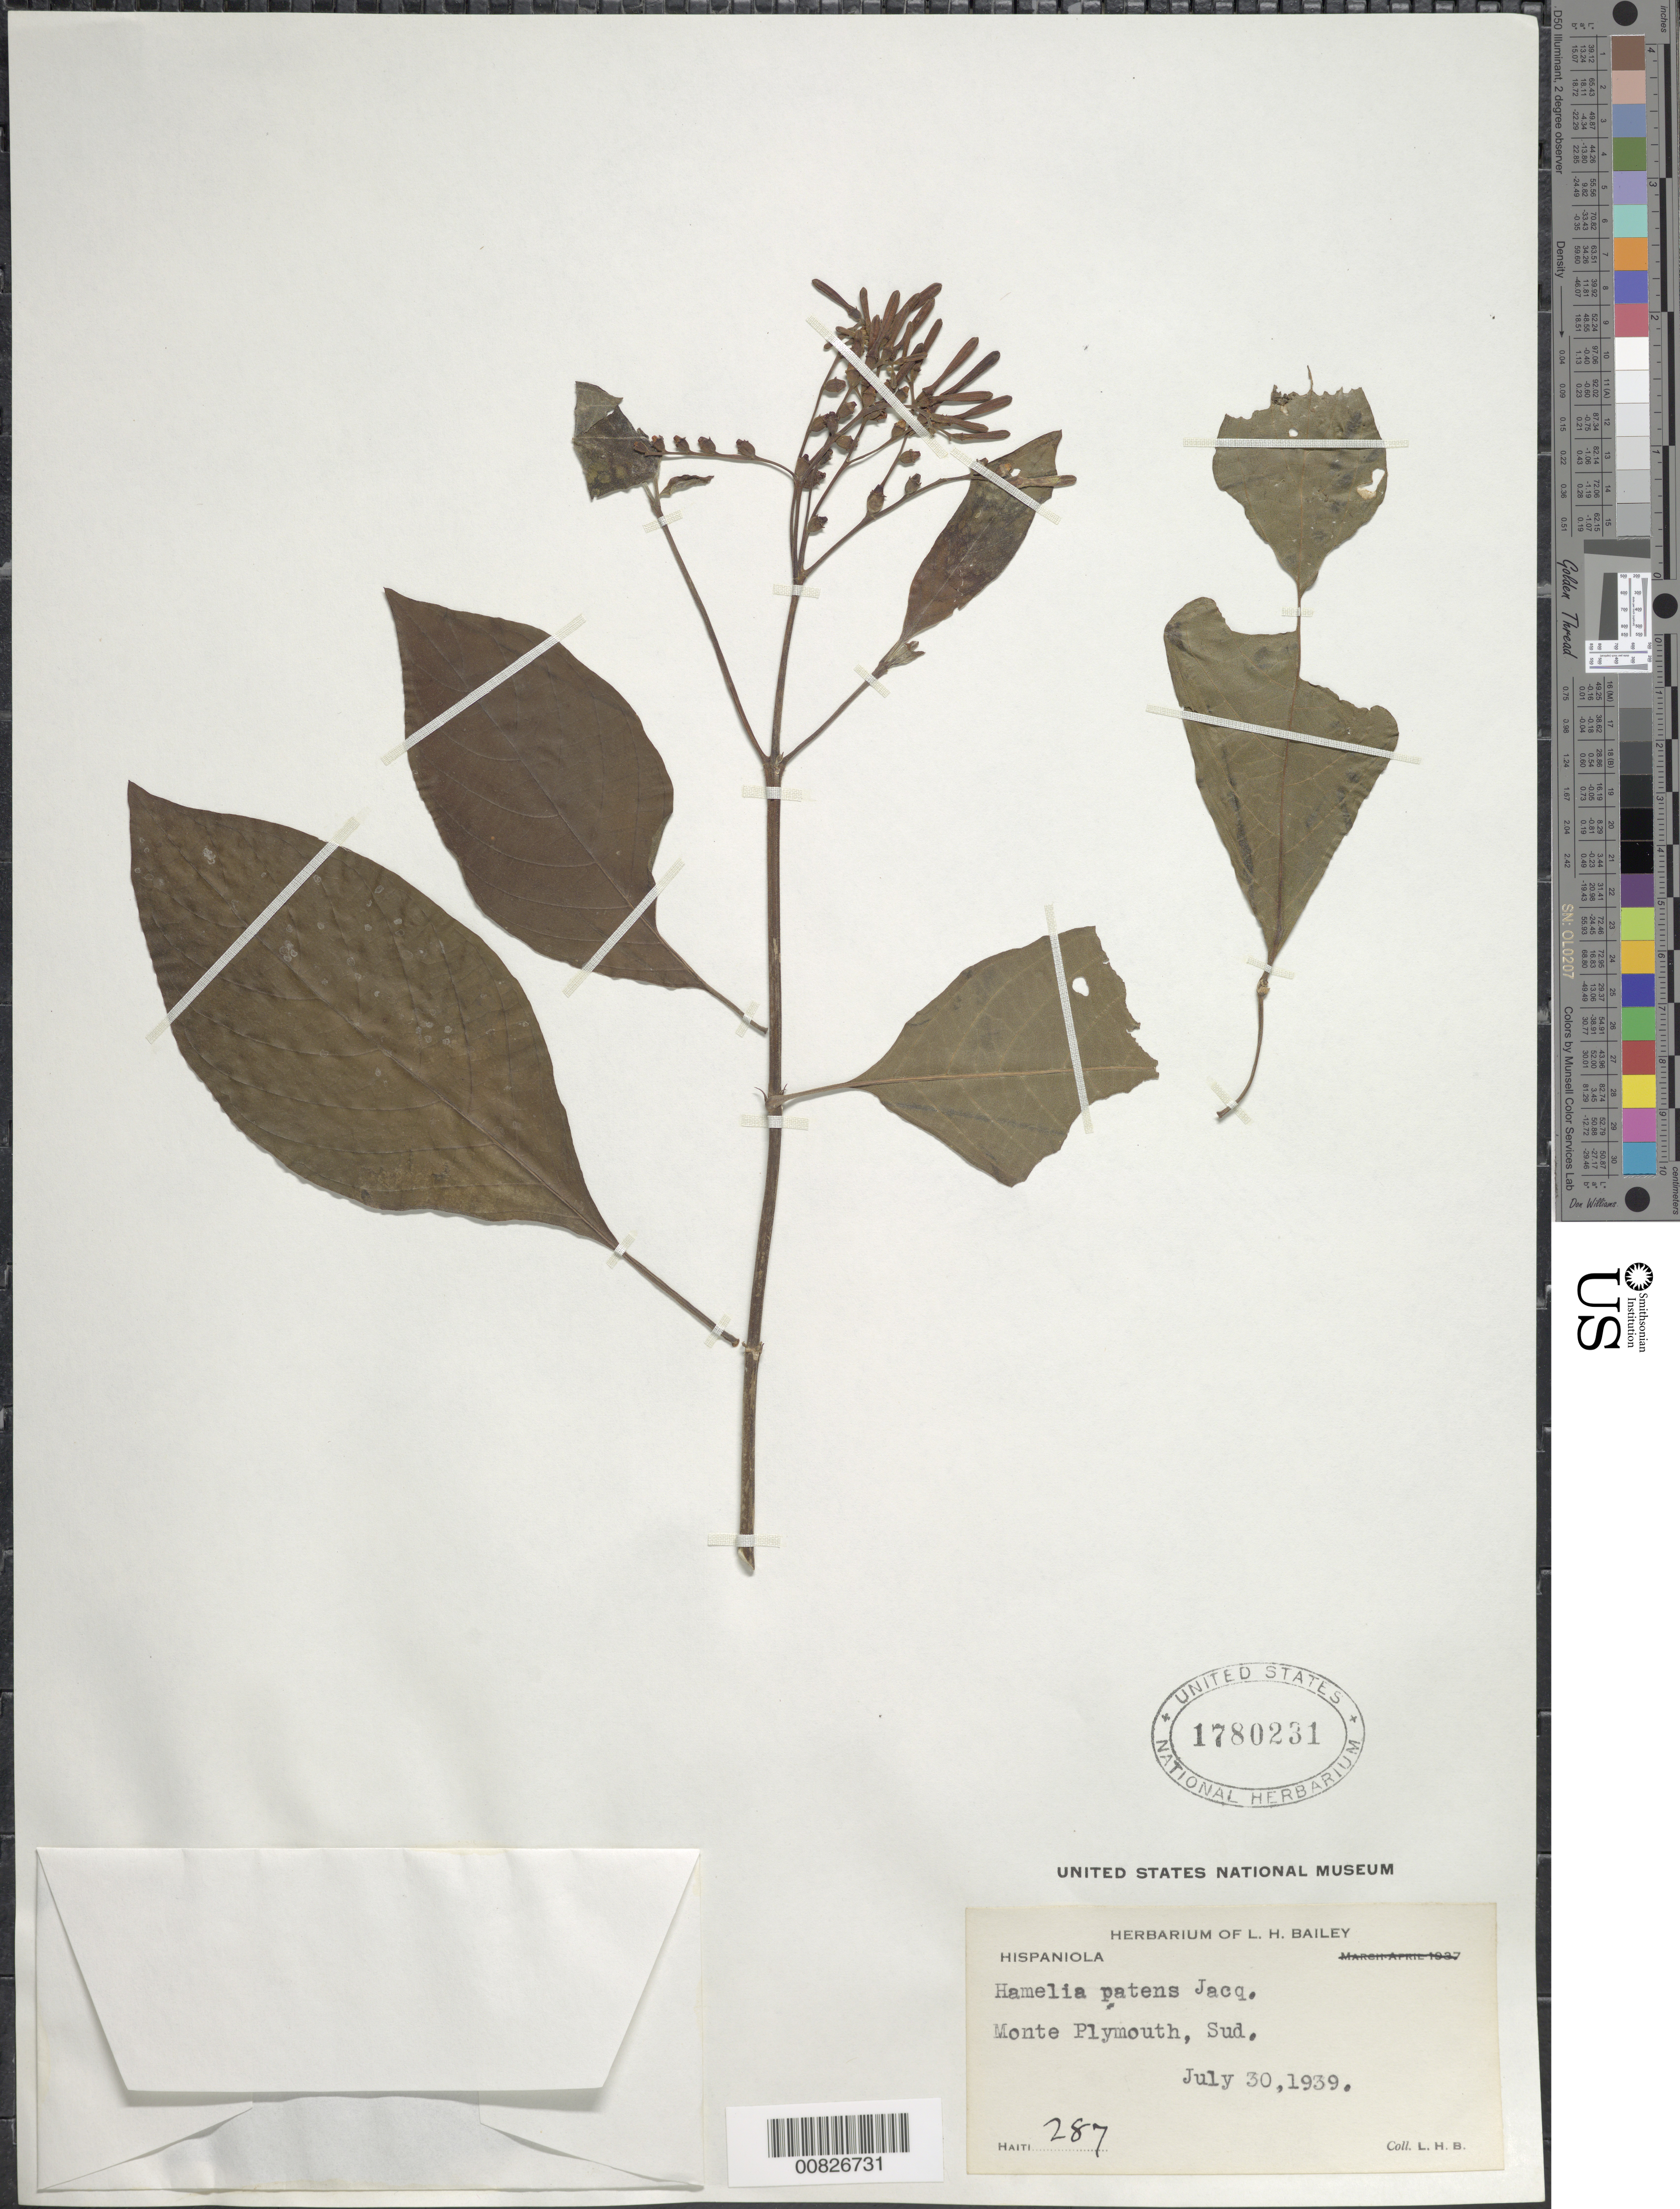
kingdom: Plantae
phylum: Tracheophyta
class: Magnoliopsida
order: Gentianales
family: Rubiaceae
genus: Hamelia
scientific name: Hamelia patens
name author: Jacq.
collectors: L. H. Bailey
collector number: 287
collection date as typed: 30 Jul 1939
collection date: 1939-07-30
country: Haiti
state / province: Sud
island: Hispaniola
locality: Monte Plymouth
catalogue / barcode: US 1780231